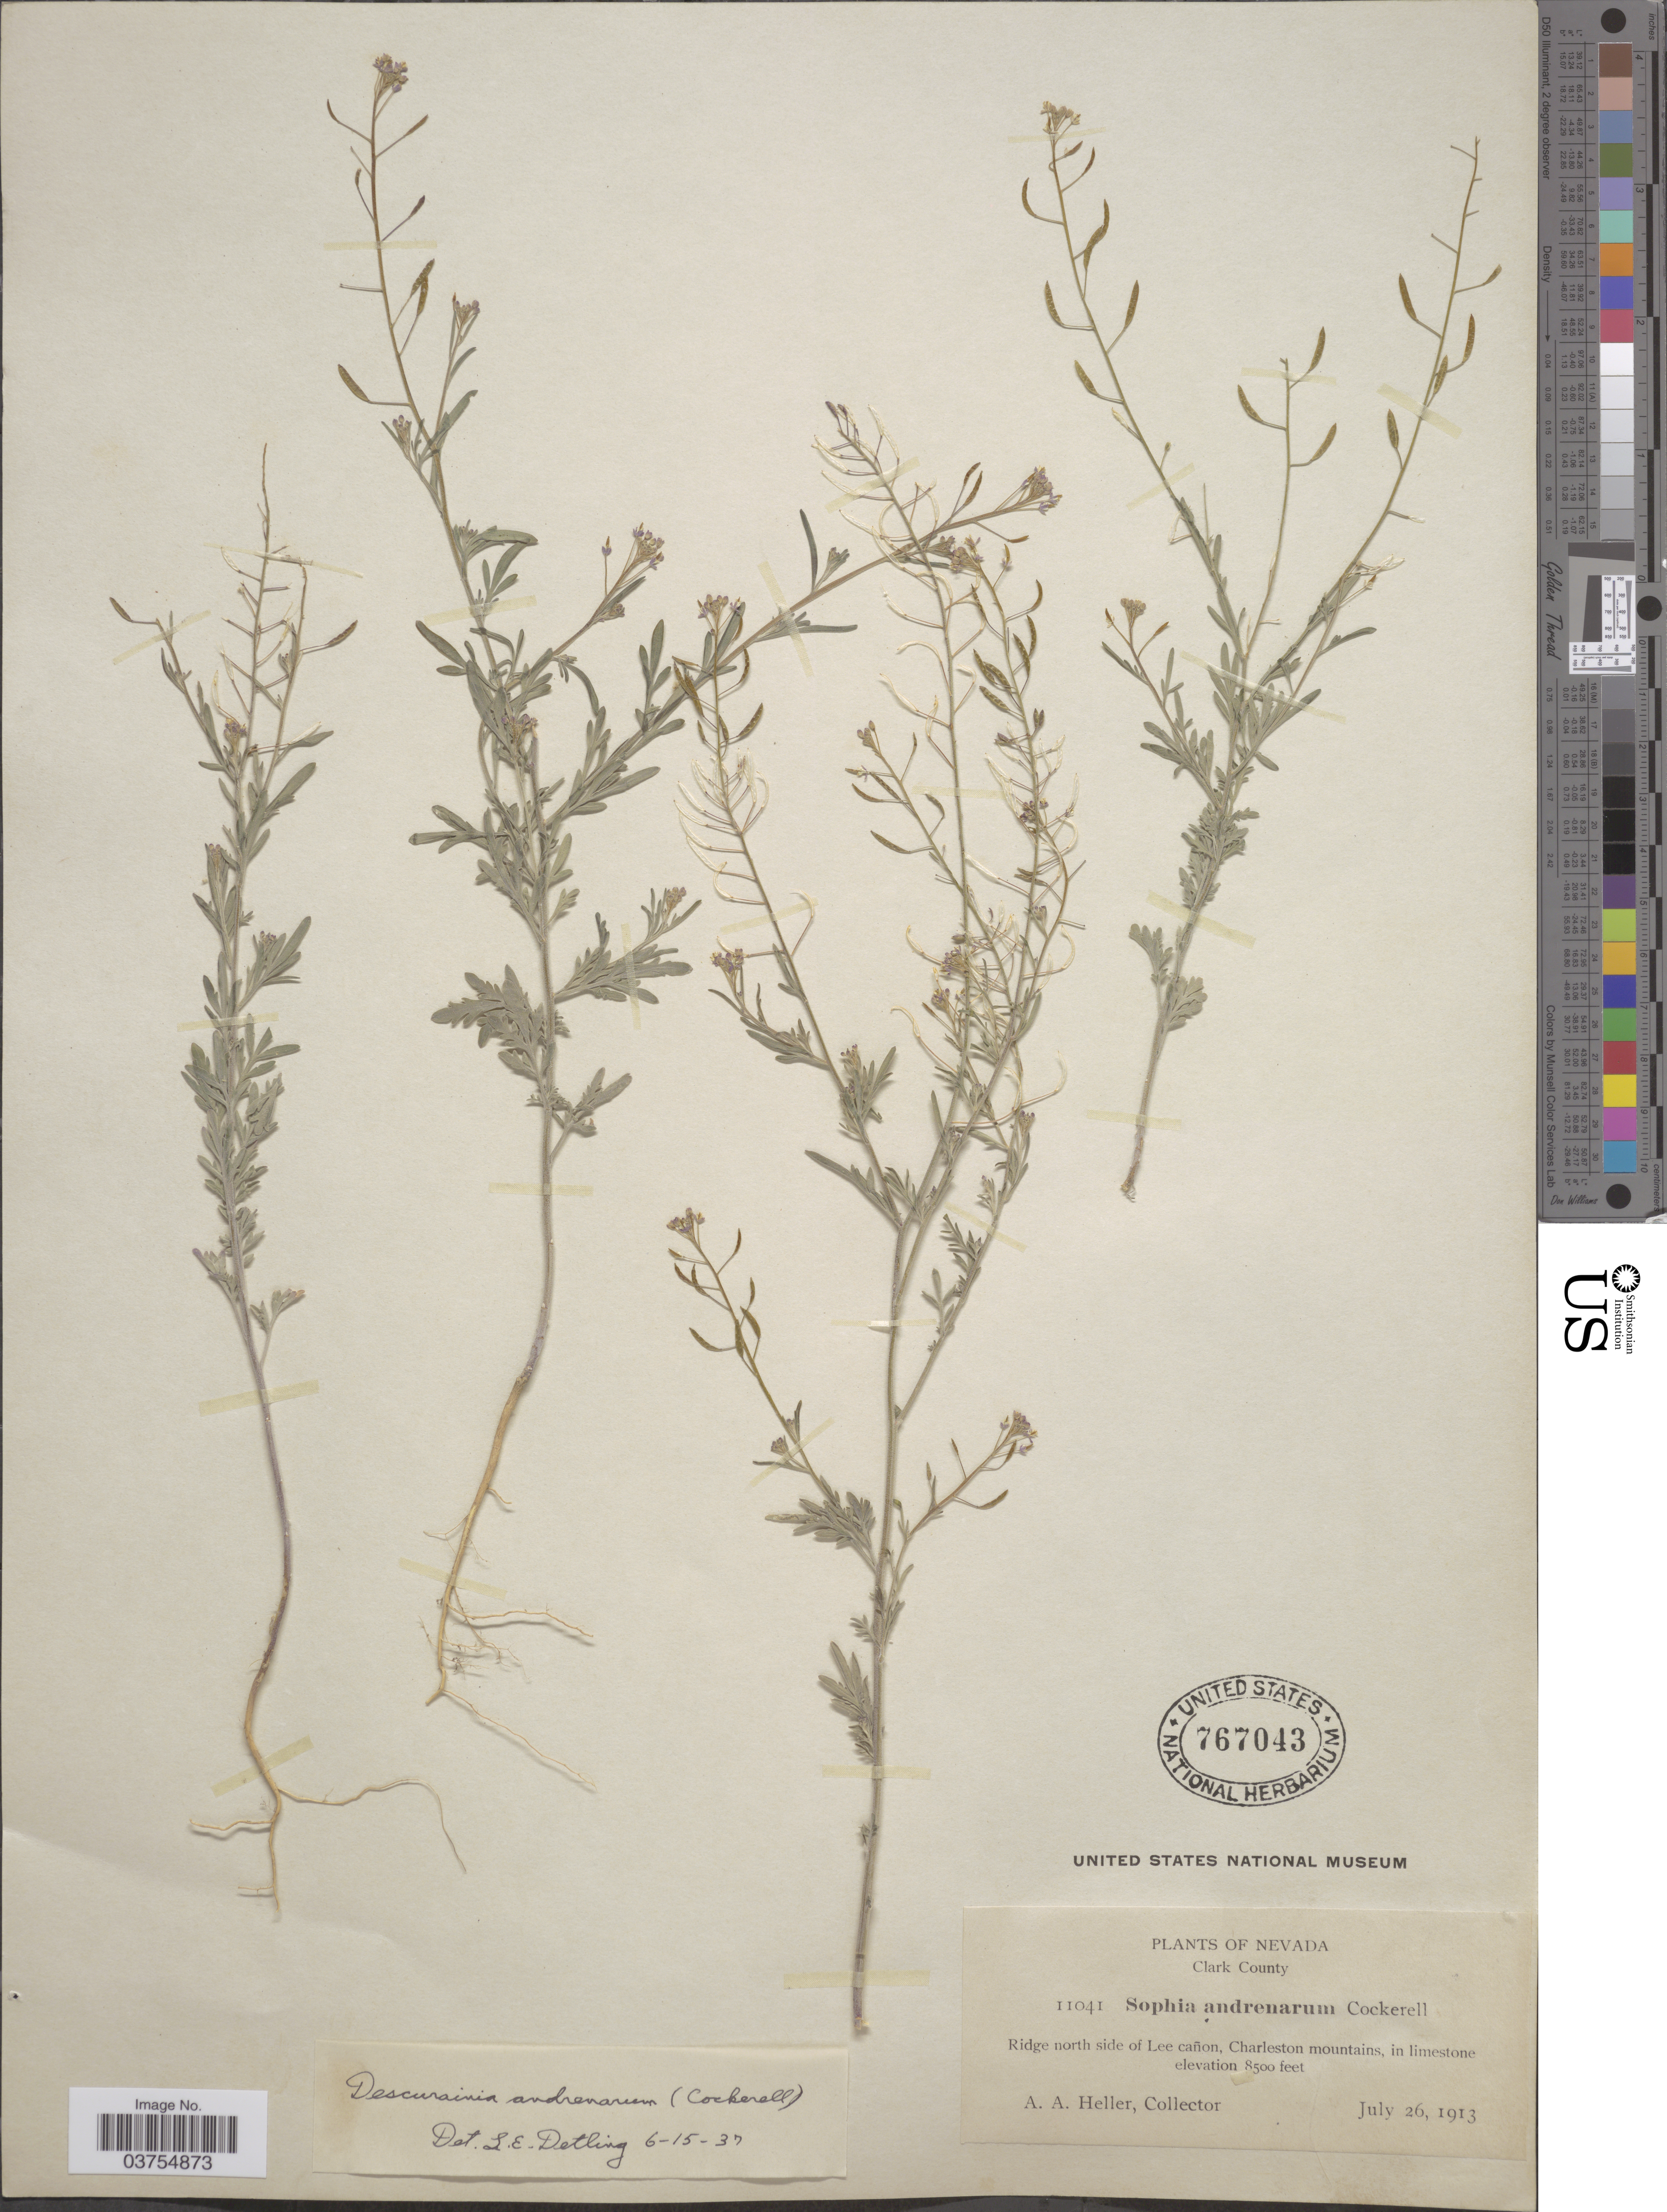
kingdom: Plantae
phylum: Tracheophyta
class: Magnoliopsida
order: Brassicales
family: Brassicaceae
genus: Descurainia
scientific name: Descurainia pinnata subsp. halictorum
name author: (Cockerell) Detling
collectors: A. A. Heller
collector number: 11041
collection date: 1913-07-26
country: United States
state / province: Nevada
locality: Clark County. Ridge north side of Lee cañon, Charleston mountains, in limestone.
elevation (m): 2591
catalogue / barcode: US 767043